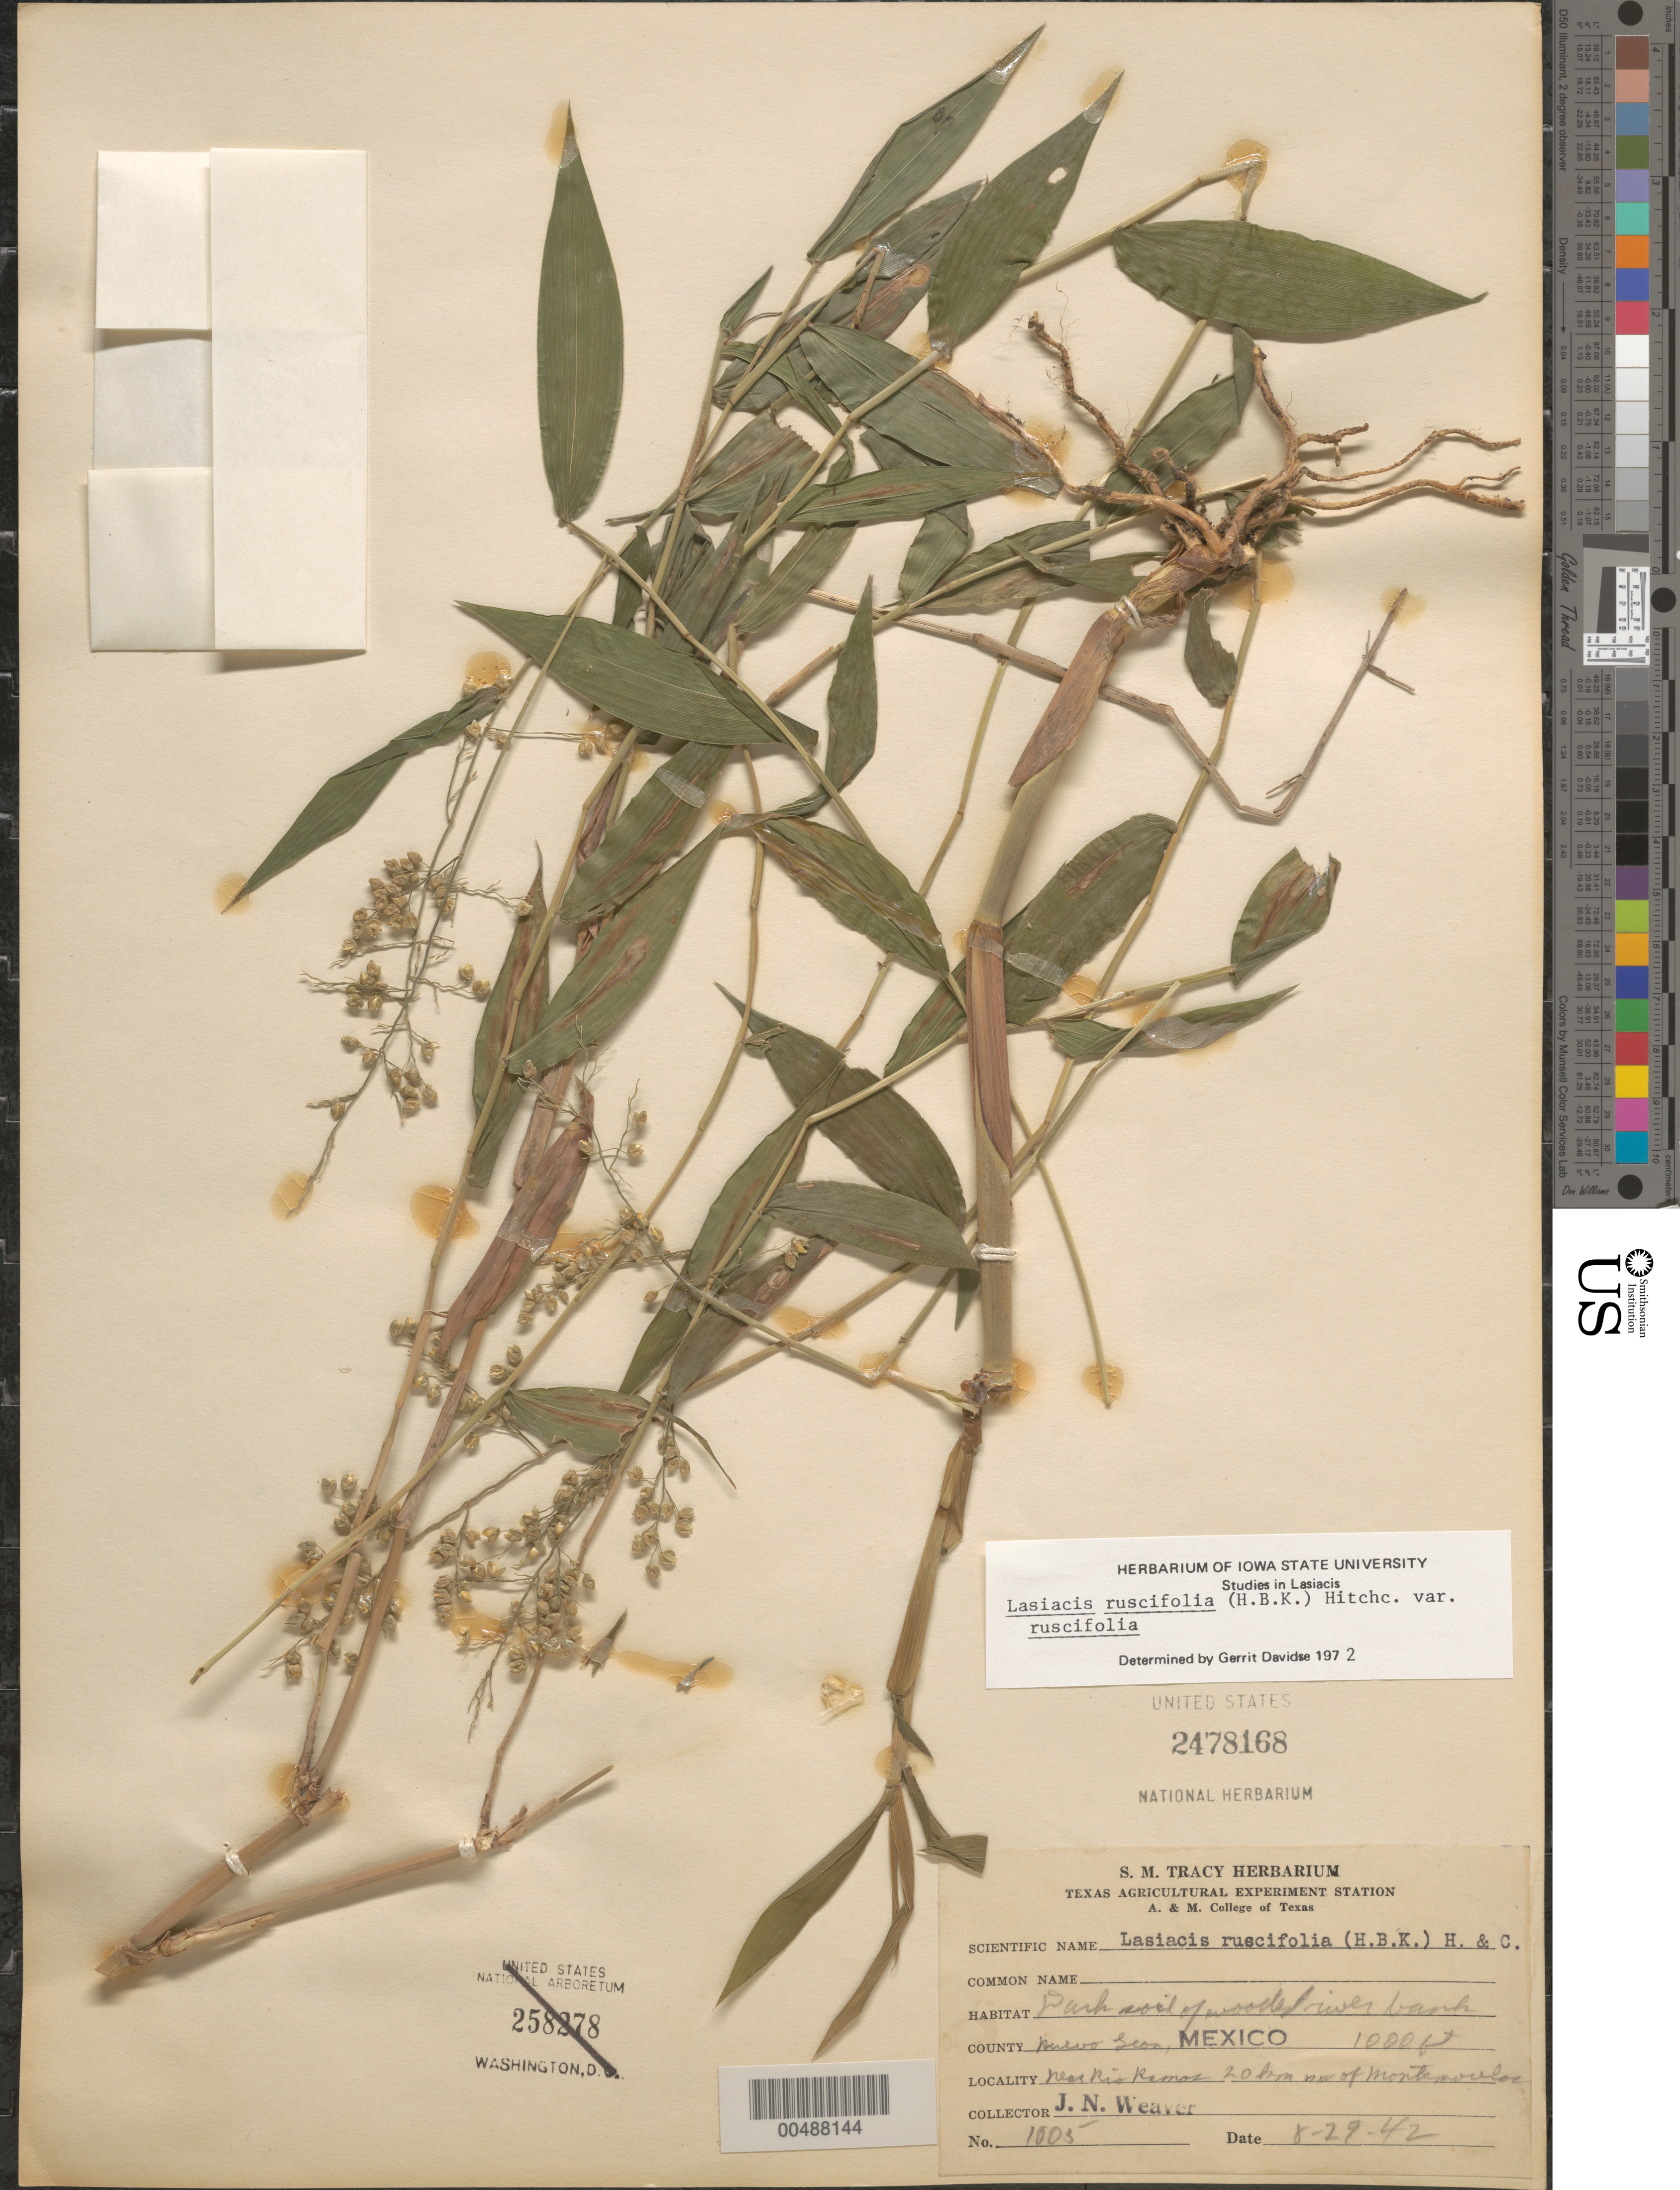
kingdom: Plantae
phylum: Tracheophyta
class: Liliopsida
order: Poales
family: Poaceae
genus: Lasiacis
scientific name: Lasiacis ruscifolia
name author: (Kunth) Hitchc.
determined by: Davidse, Gerrit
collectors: J. N. Weaver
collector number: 1005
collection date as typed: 29 Aug 1942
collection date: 1942-08-29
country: Mexico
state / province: Nuevo León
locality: Near Rio Ramos 20 km NW of Montemoulos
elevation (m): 305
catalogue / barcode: US 2478168